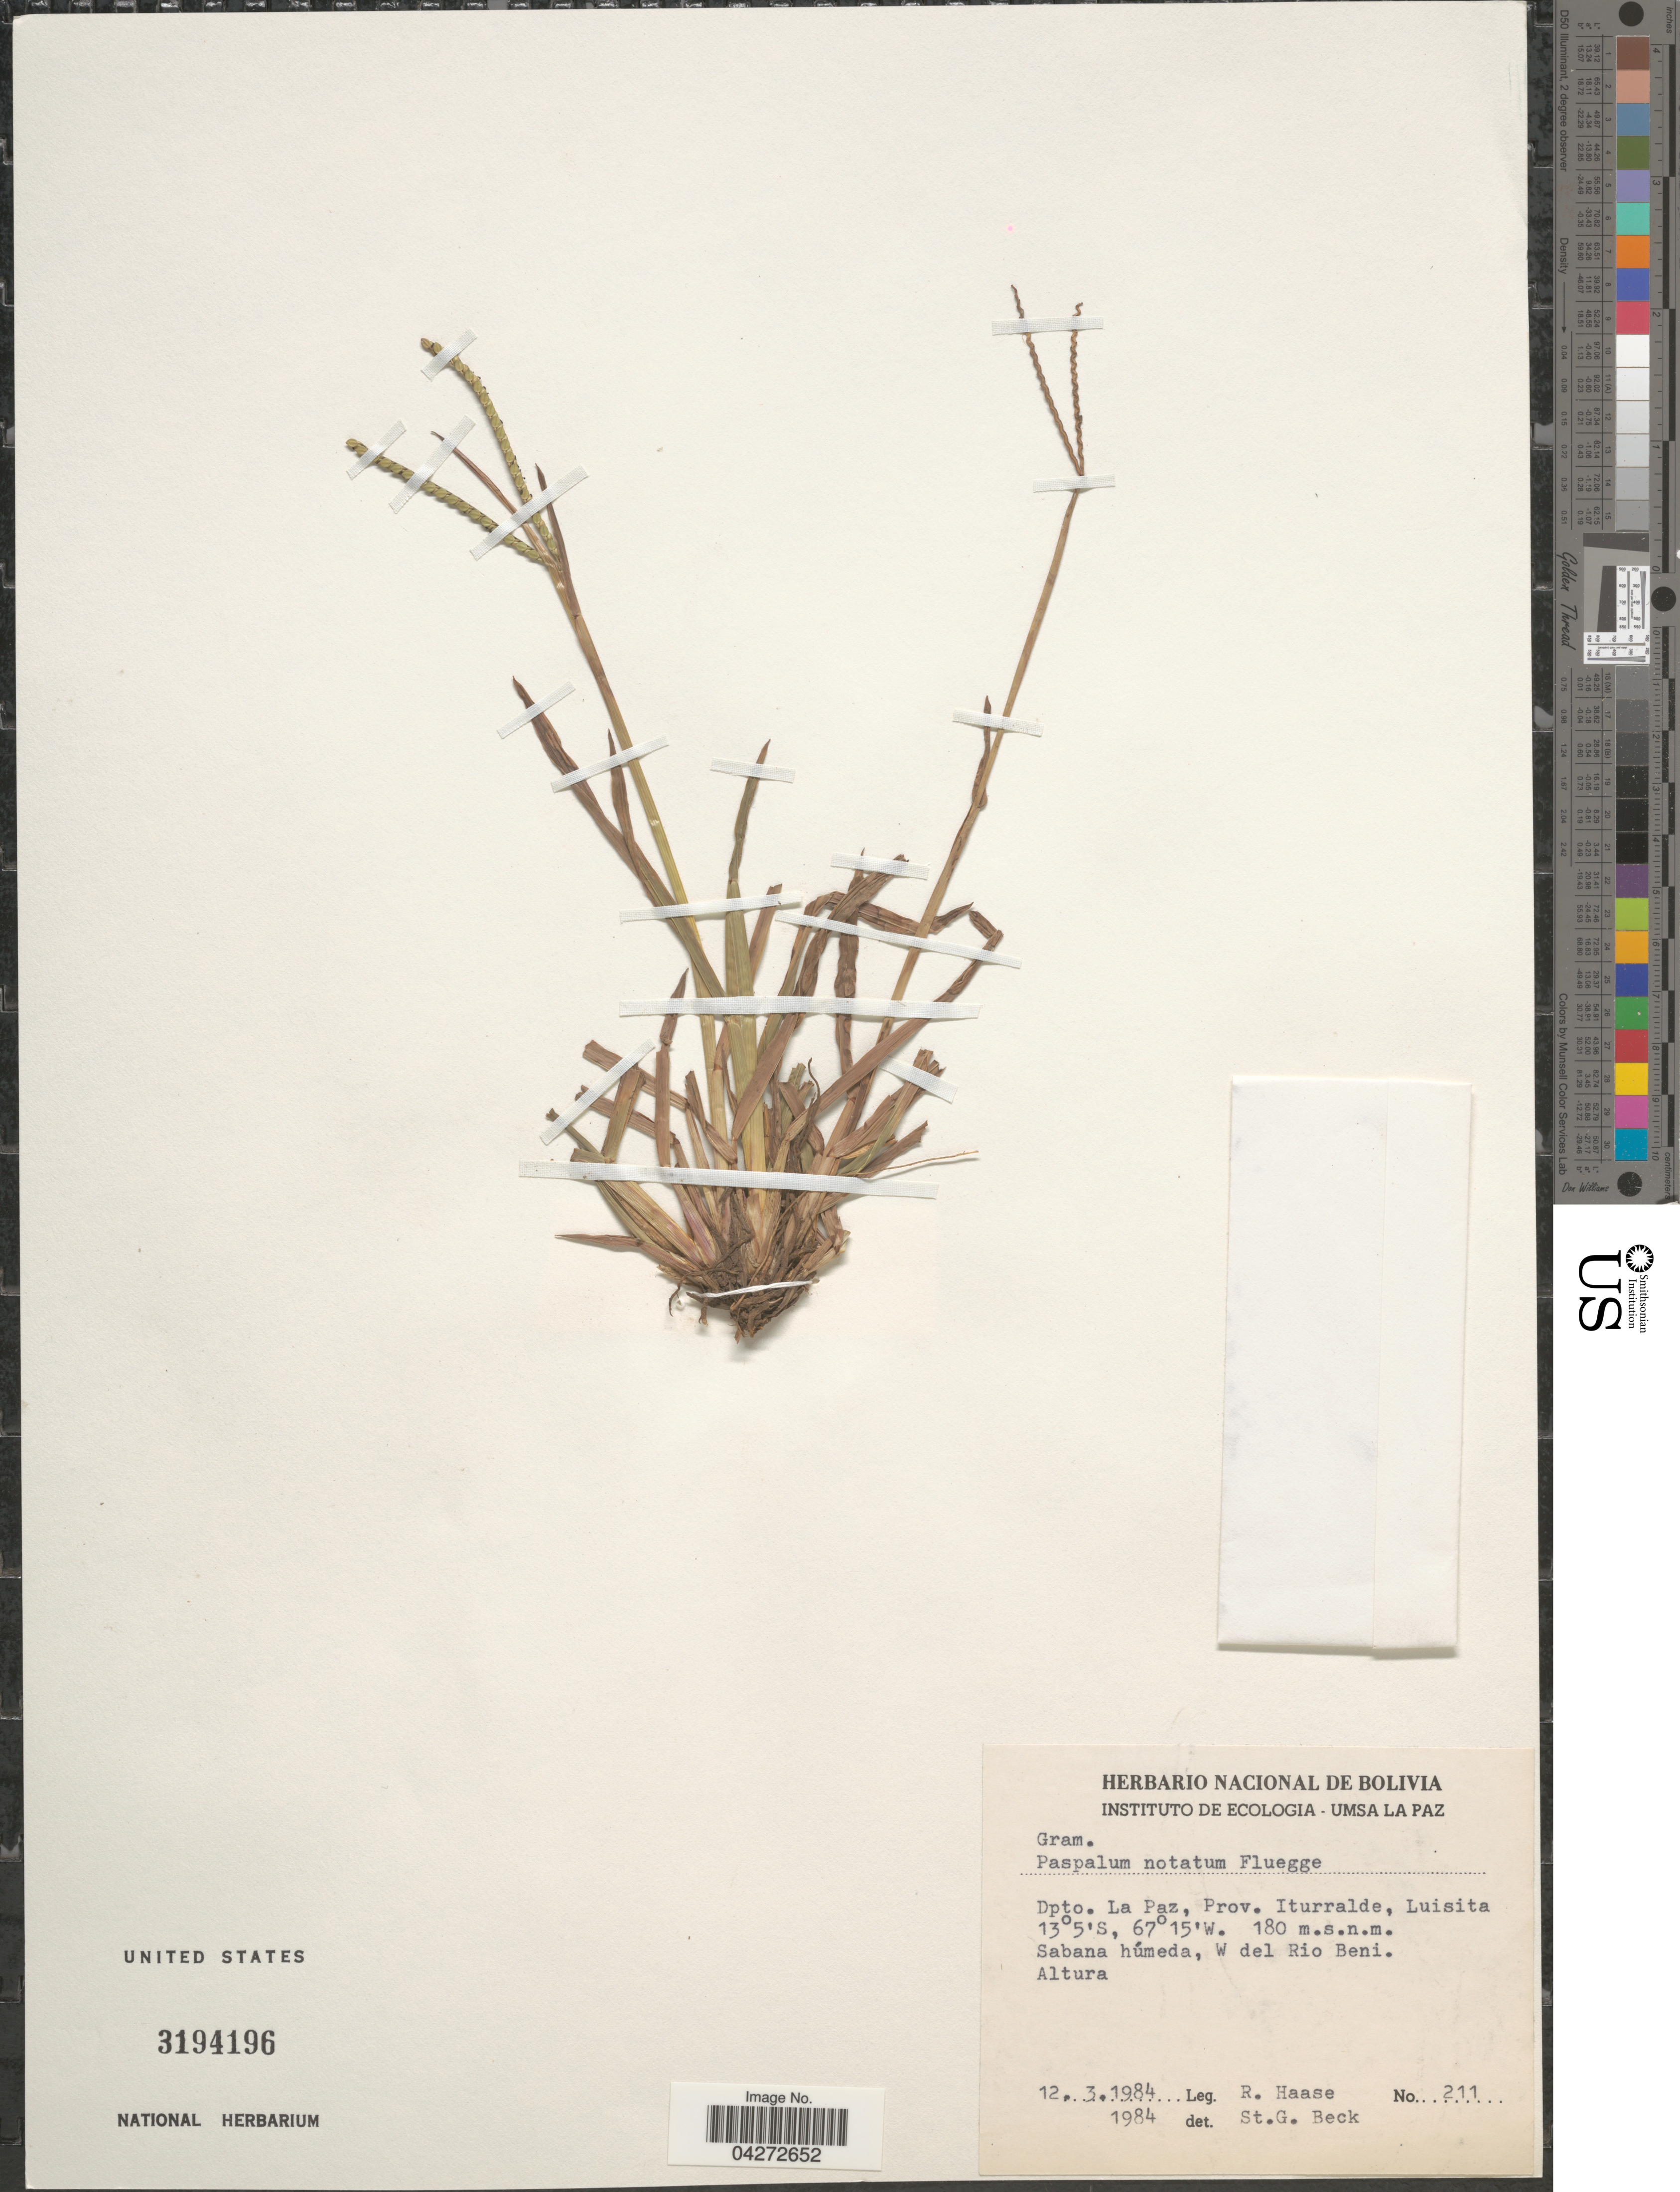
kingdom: Plantae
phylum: Tracheophyta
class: Liliopsida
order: Poales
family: Poaceae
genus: Paspalum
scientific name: Paspalum notatum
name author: Flüggé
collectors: R. Haase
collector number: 211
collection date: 1984-03-12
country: Bolivia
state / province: La Paz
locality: Dpto. La Paz, Prov. Iturralde, Luisita. Sabana húmeda, W del Rio Beni.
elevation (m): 180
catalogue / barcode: US 3194196